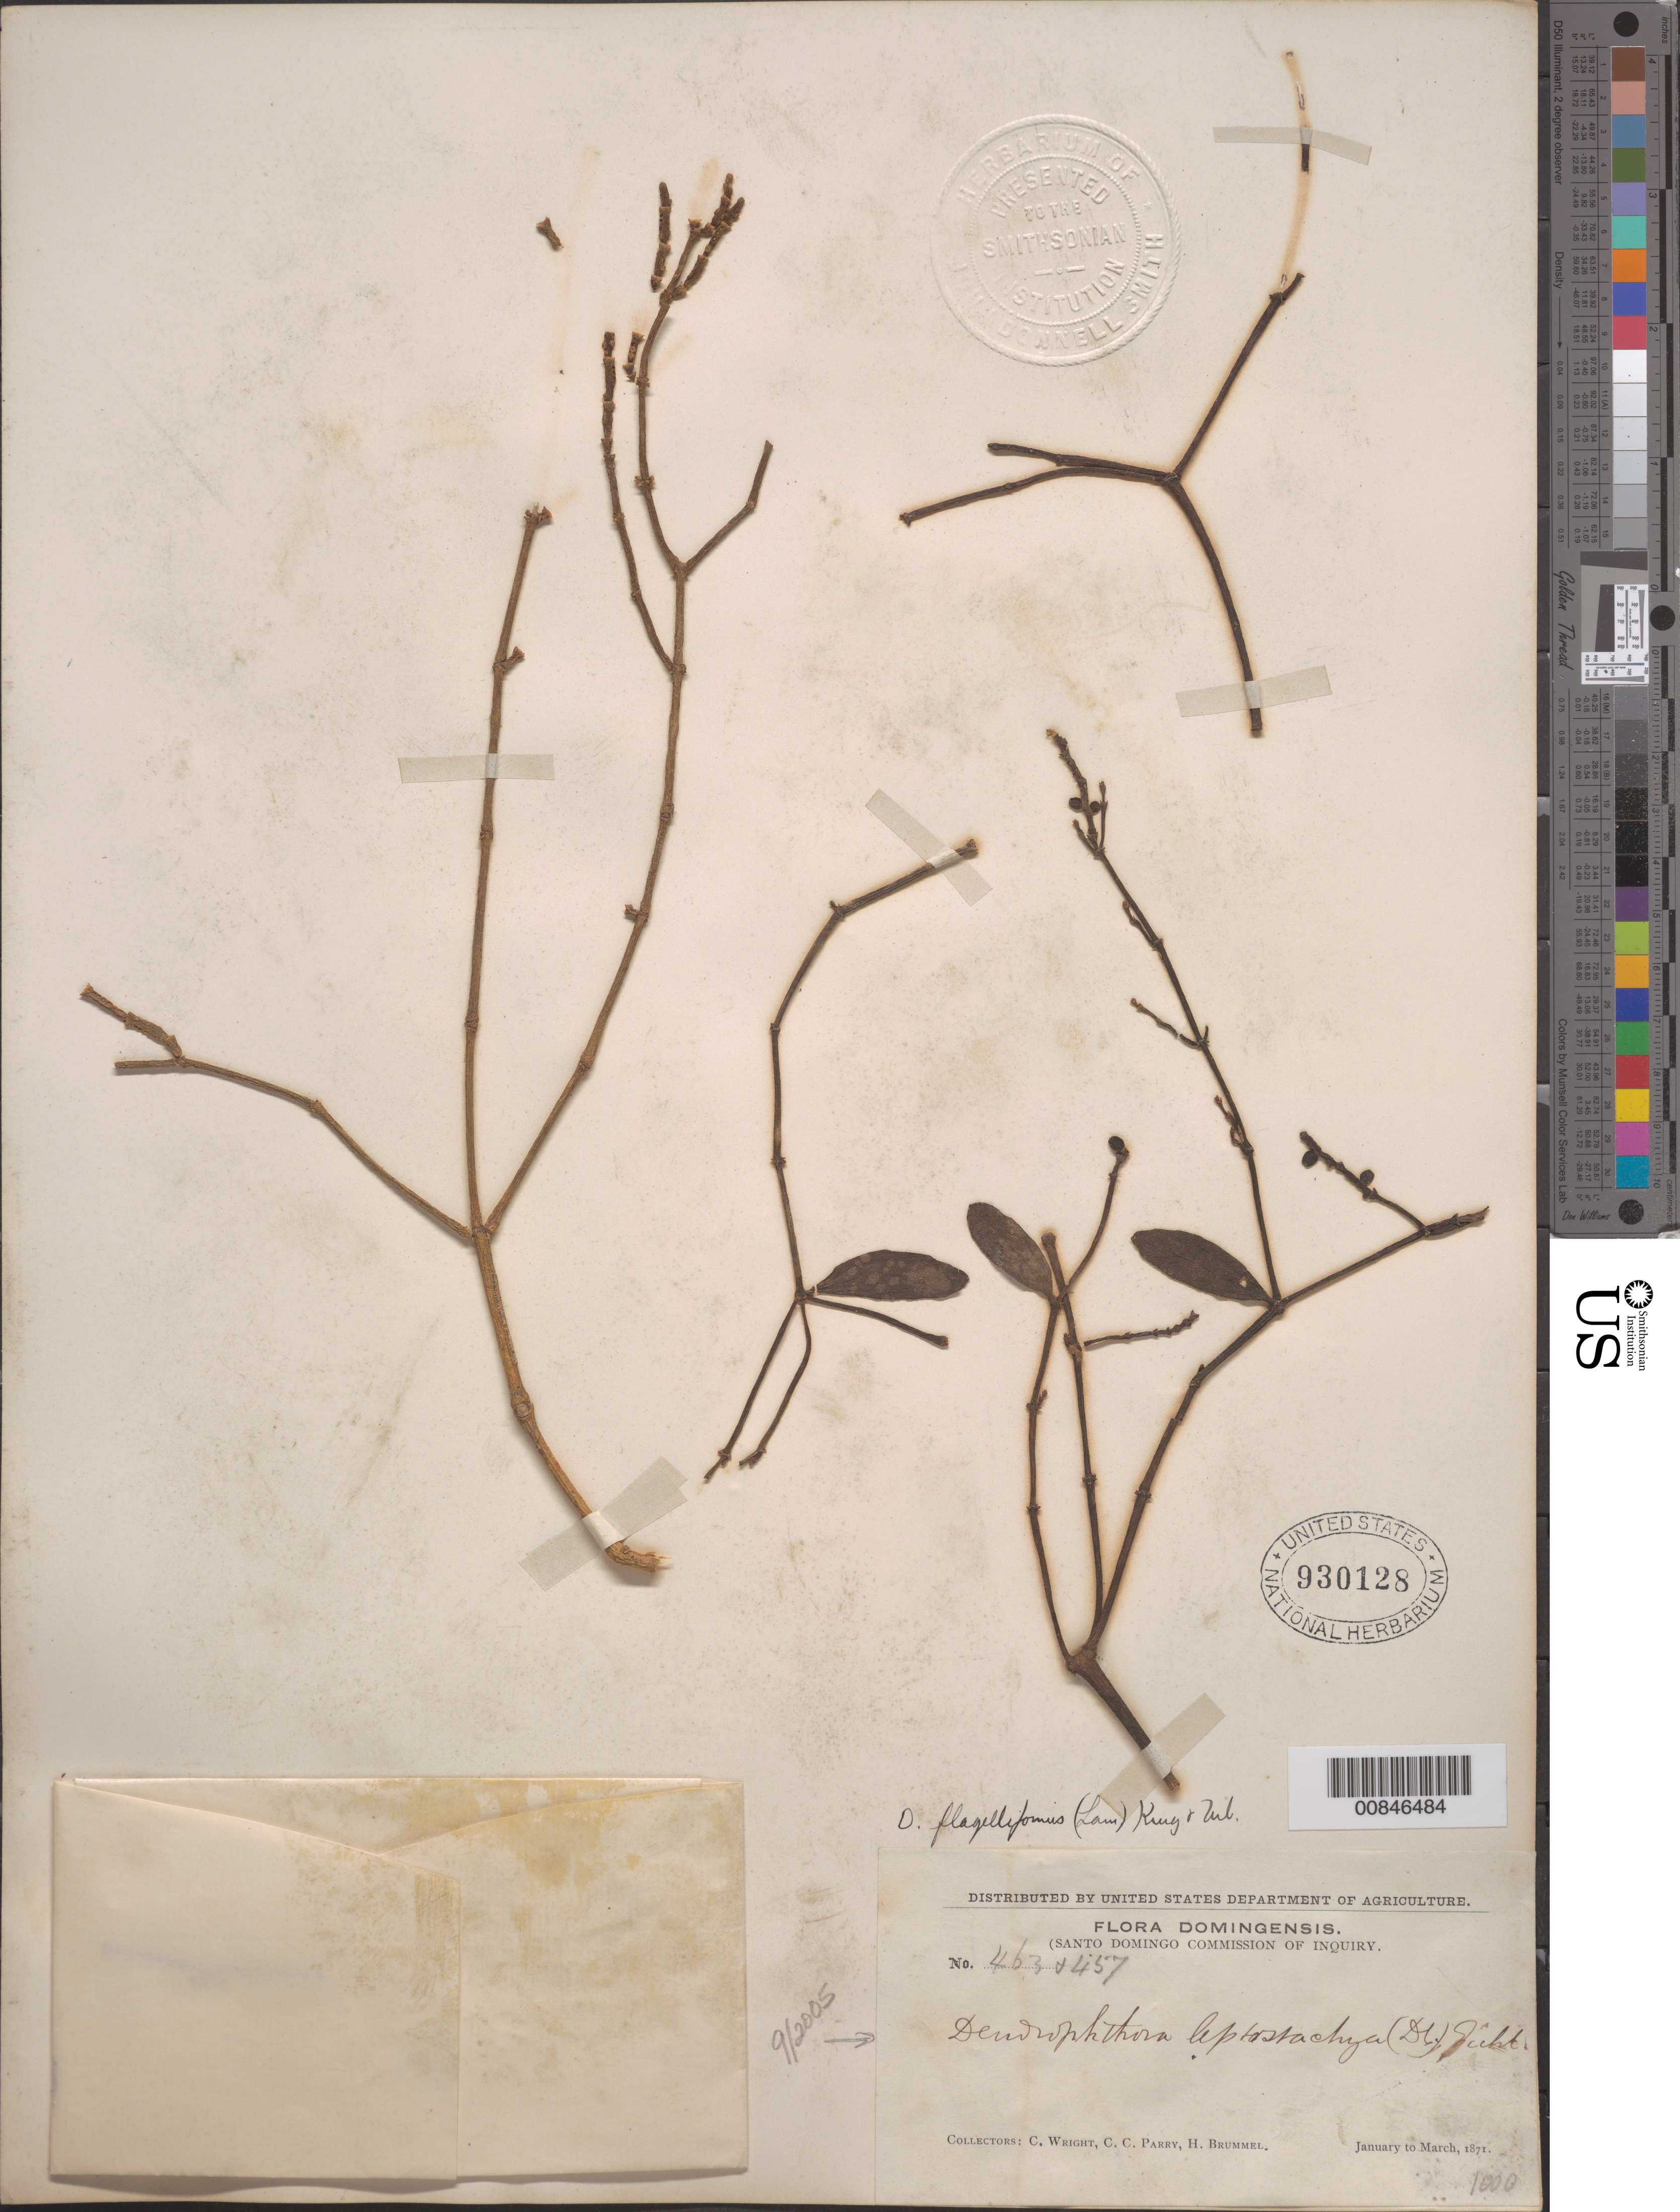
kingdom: Plantae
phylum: Tracheophyta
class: Magnoliopsida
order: Santalales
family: Viscaceae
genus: Dendrophthora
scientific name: Dendrophthora flagelliformis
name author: (Lam.) Krug & Urb.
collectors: C. Wright, C. C. Parry & H. Brummel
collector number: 463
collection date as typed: Jan 1871 to -- Mar 1871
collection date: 1871-01/1871-03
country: Dominican Republic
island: Hispaniola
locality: Dominican Republic.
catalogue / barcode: US 930128